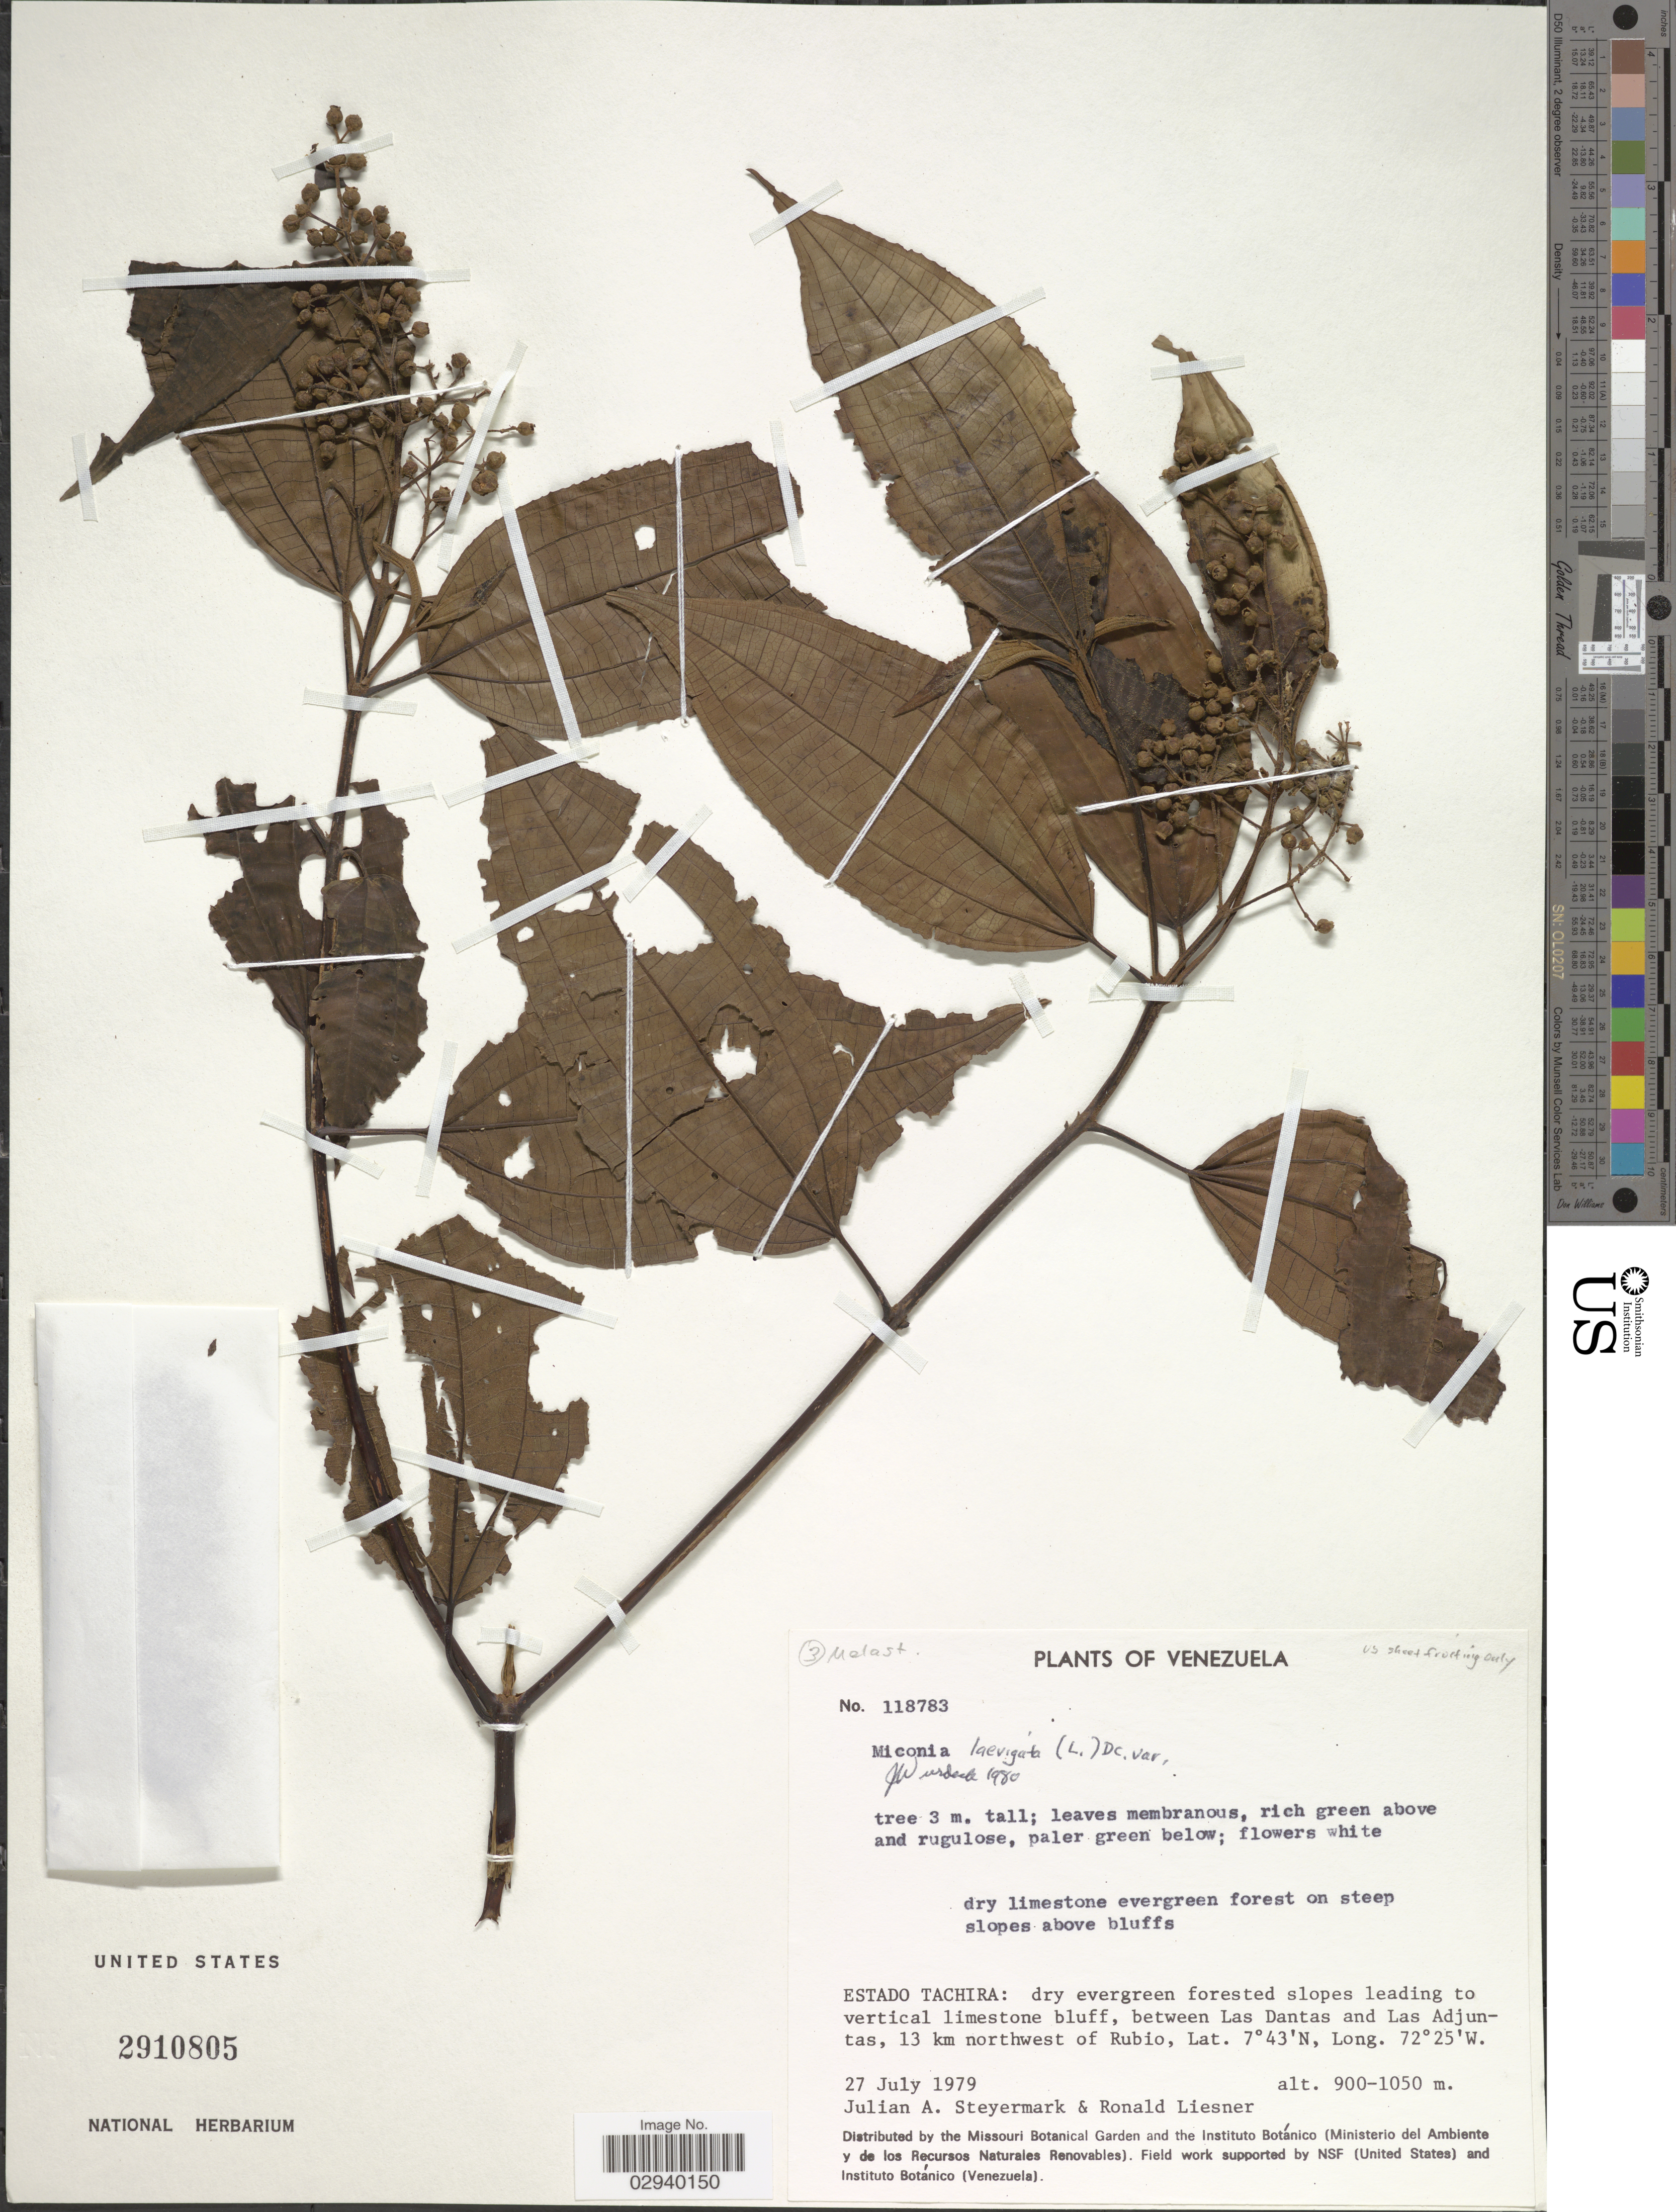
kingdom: Plantae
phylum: Tracheophyta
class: Magnoliopsida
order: Myrtales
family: Melastomataceae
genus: Miconia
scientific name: Miconia laevigata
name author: (L.) D. Don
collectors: J. Steyermark & R. L. Liesner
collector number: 118783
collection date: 1979-07-27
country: Venezuela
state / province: Tachira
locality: Dry evergreen forested slopes leading to vertical limestone bluff, between Las Dantas and Las Adjuntas, 13 km northwest of Rubio.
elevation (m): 900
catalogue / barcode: US 2910805